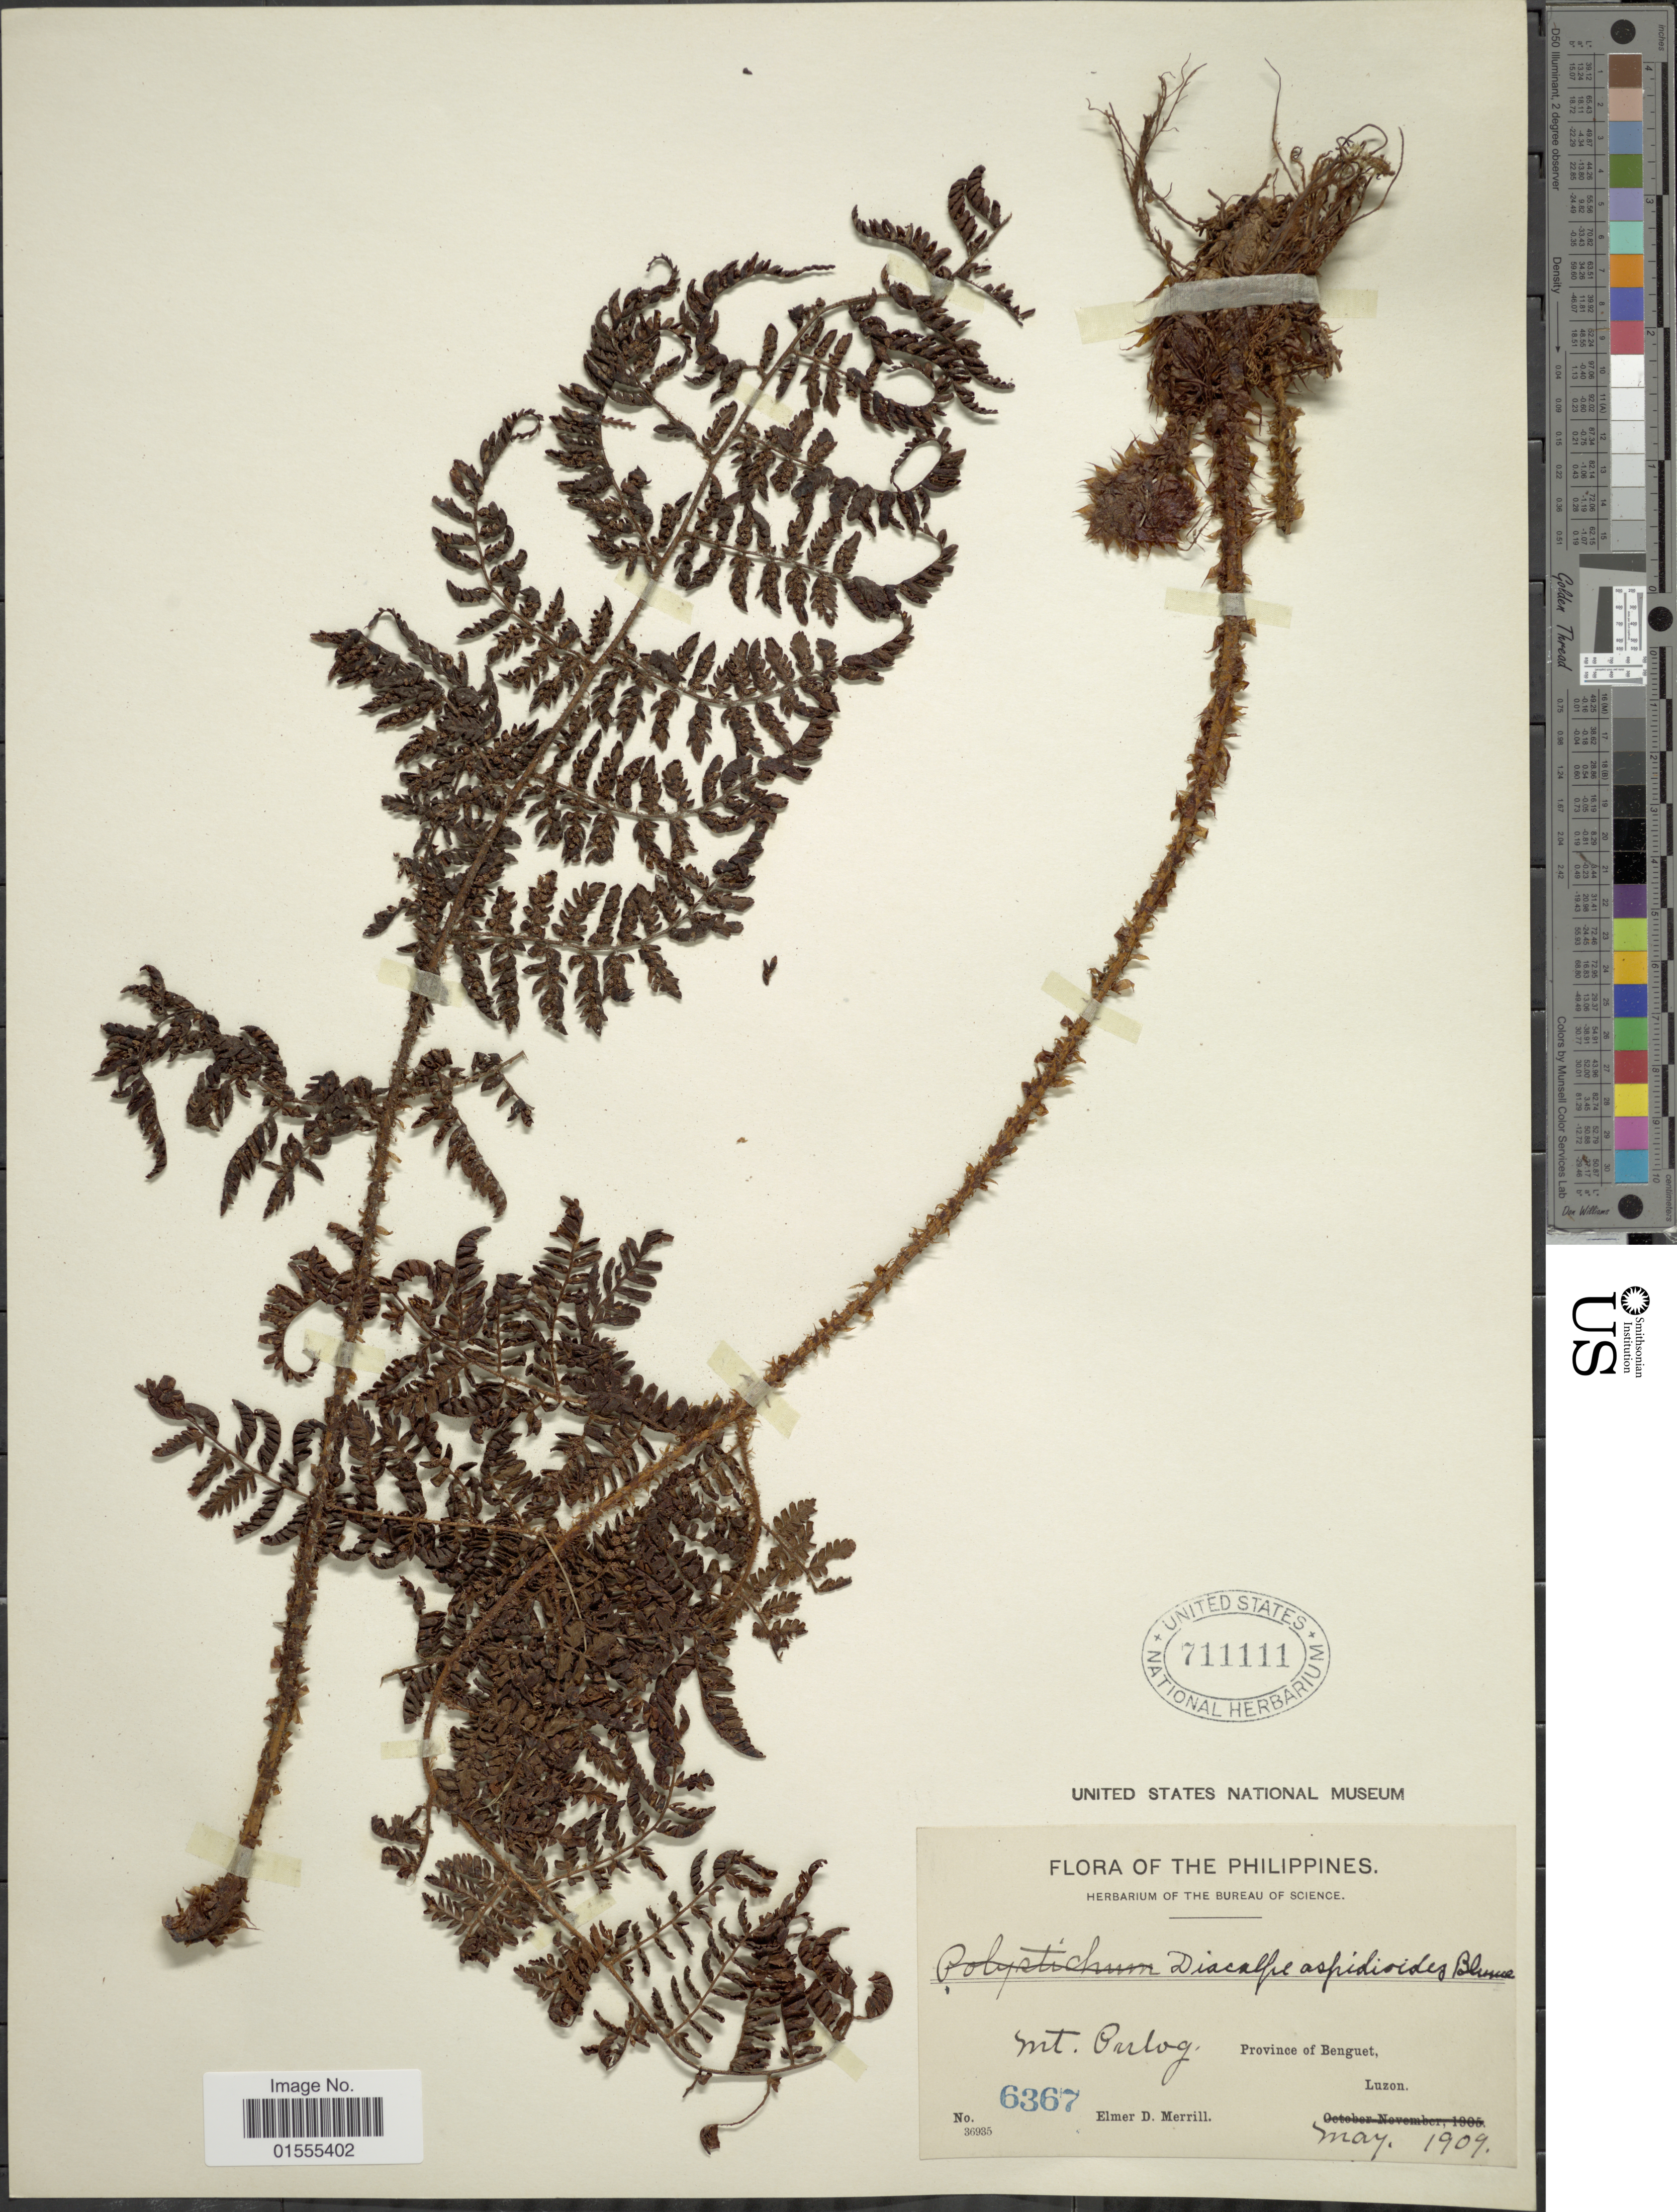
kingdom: Plantae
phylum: Tracheophyta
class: Polypodiopsida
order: Polypodiales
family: Dryopteridaceae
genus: Dryopteris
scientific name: Dryopteris pseudocaenopteris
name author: (Kunze) Li Bing Zhang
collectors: E. D. Merrill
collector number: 6367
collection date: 1909-05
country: Philippines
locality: Mt Purlog, Province of Benguet, Luzon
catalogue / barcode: US 711111